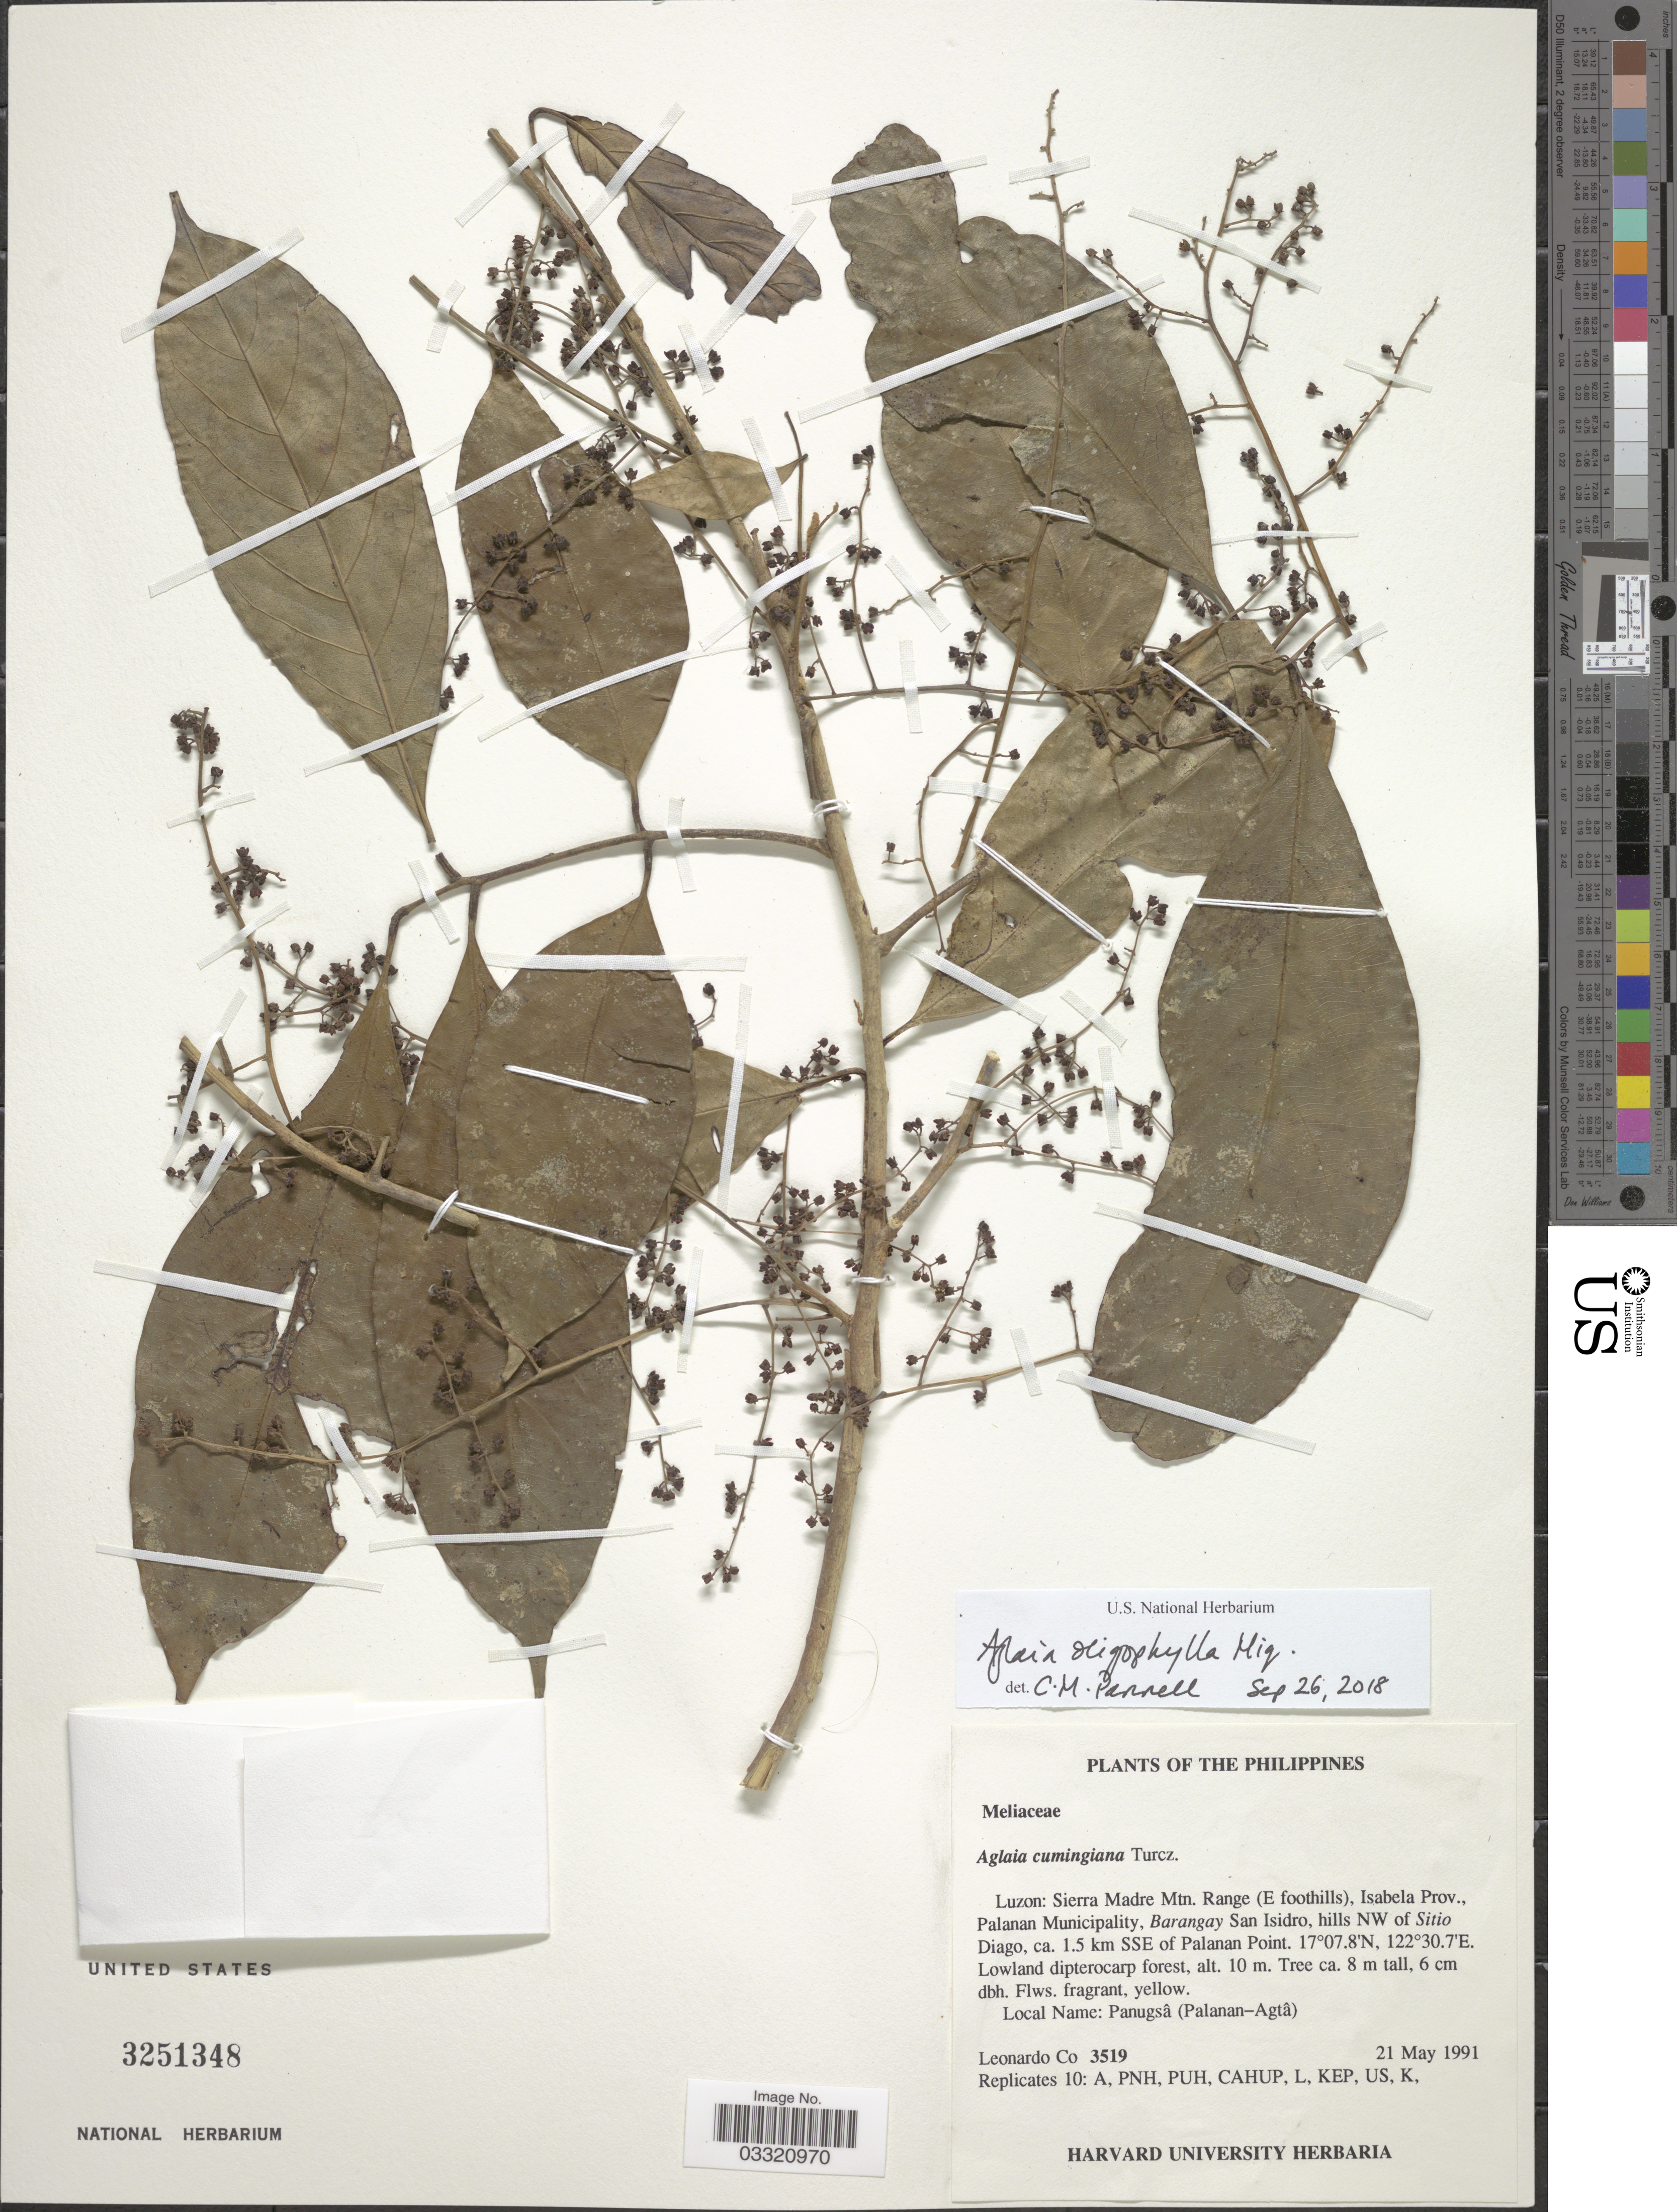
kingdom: Plantae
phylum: Tracheophyta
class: Magnoliopsida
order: Sapindales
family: Meliaceae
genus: Aglaia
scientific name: Aglaia oligophylla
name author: Miq.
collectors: L. Co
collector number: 3519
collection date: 1991-05-21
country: Philippines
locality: Luzon: Sierra Madre Mtn. Range (E foothills), Isabela Prov., Palanan Municipality, Barangay San Isidro, hills NW of Sitio Diago, ca. 1.5 km SSE of Palanan Point.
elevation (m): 10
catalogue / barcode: US 3251348